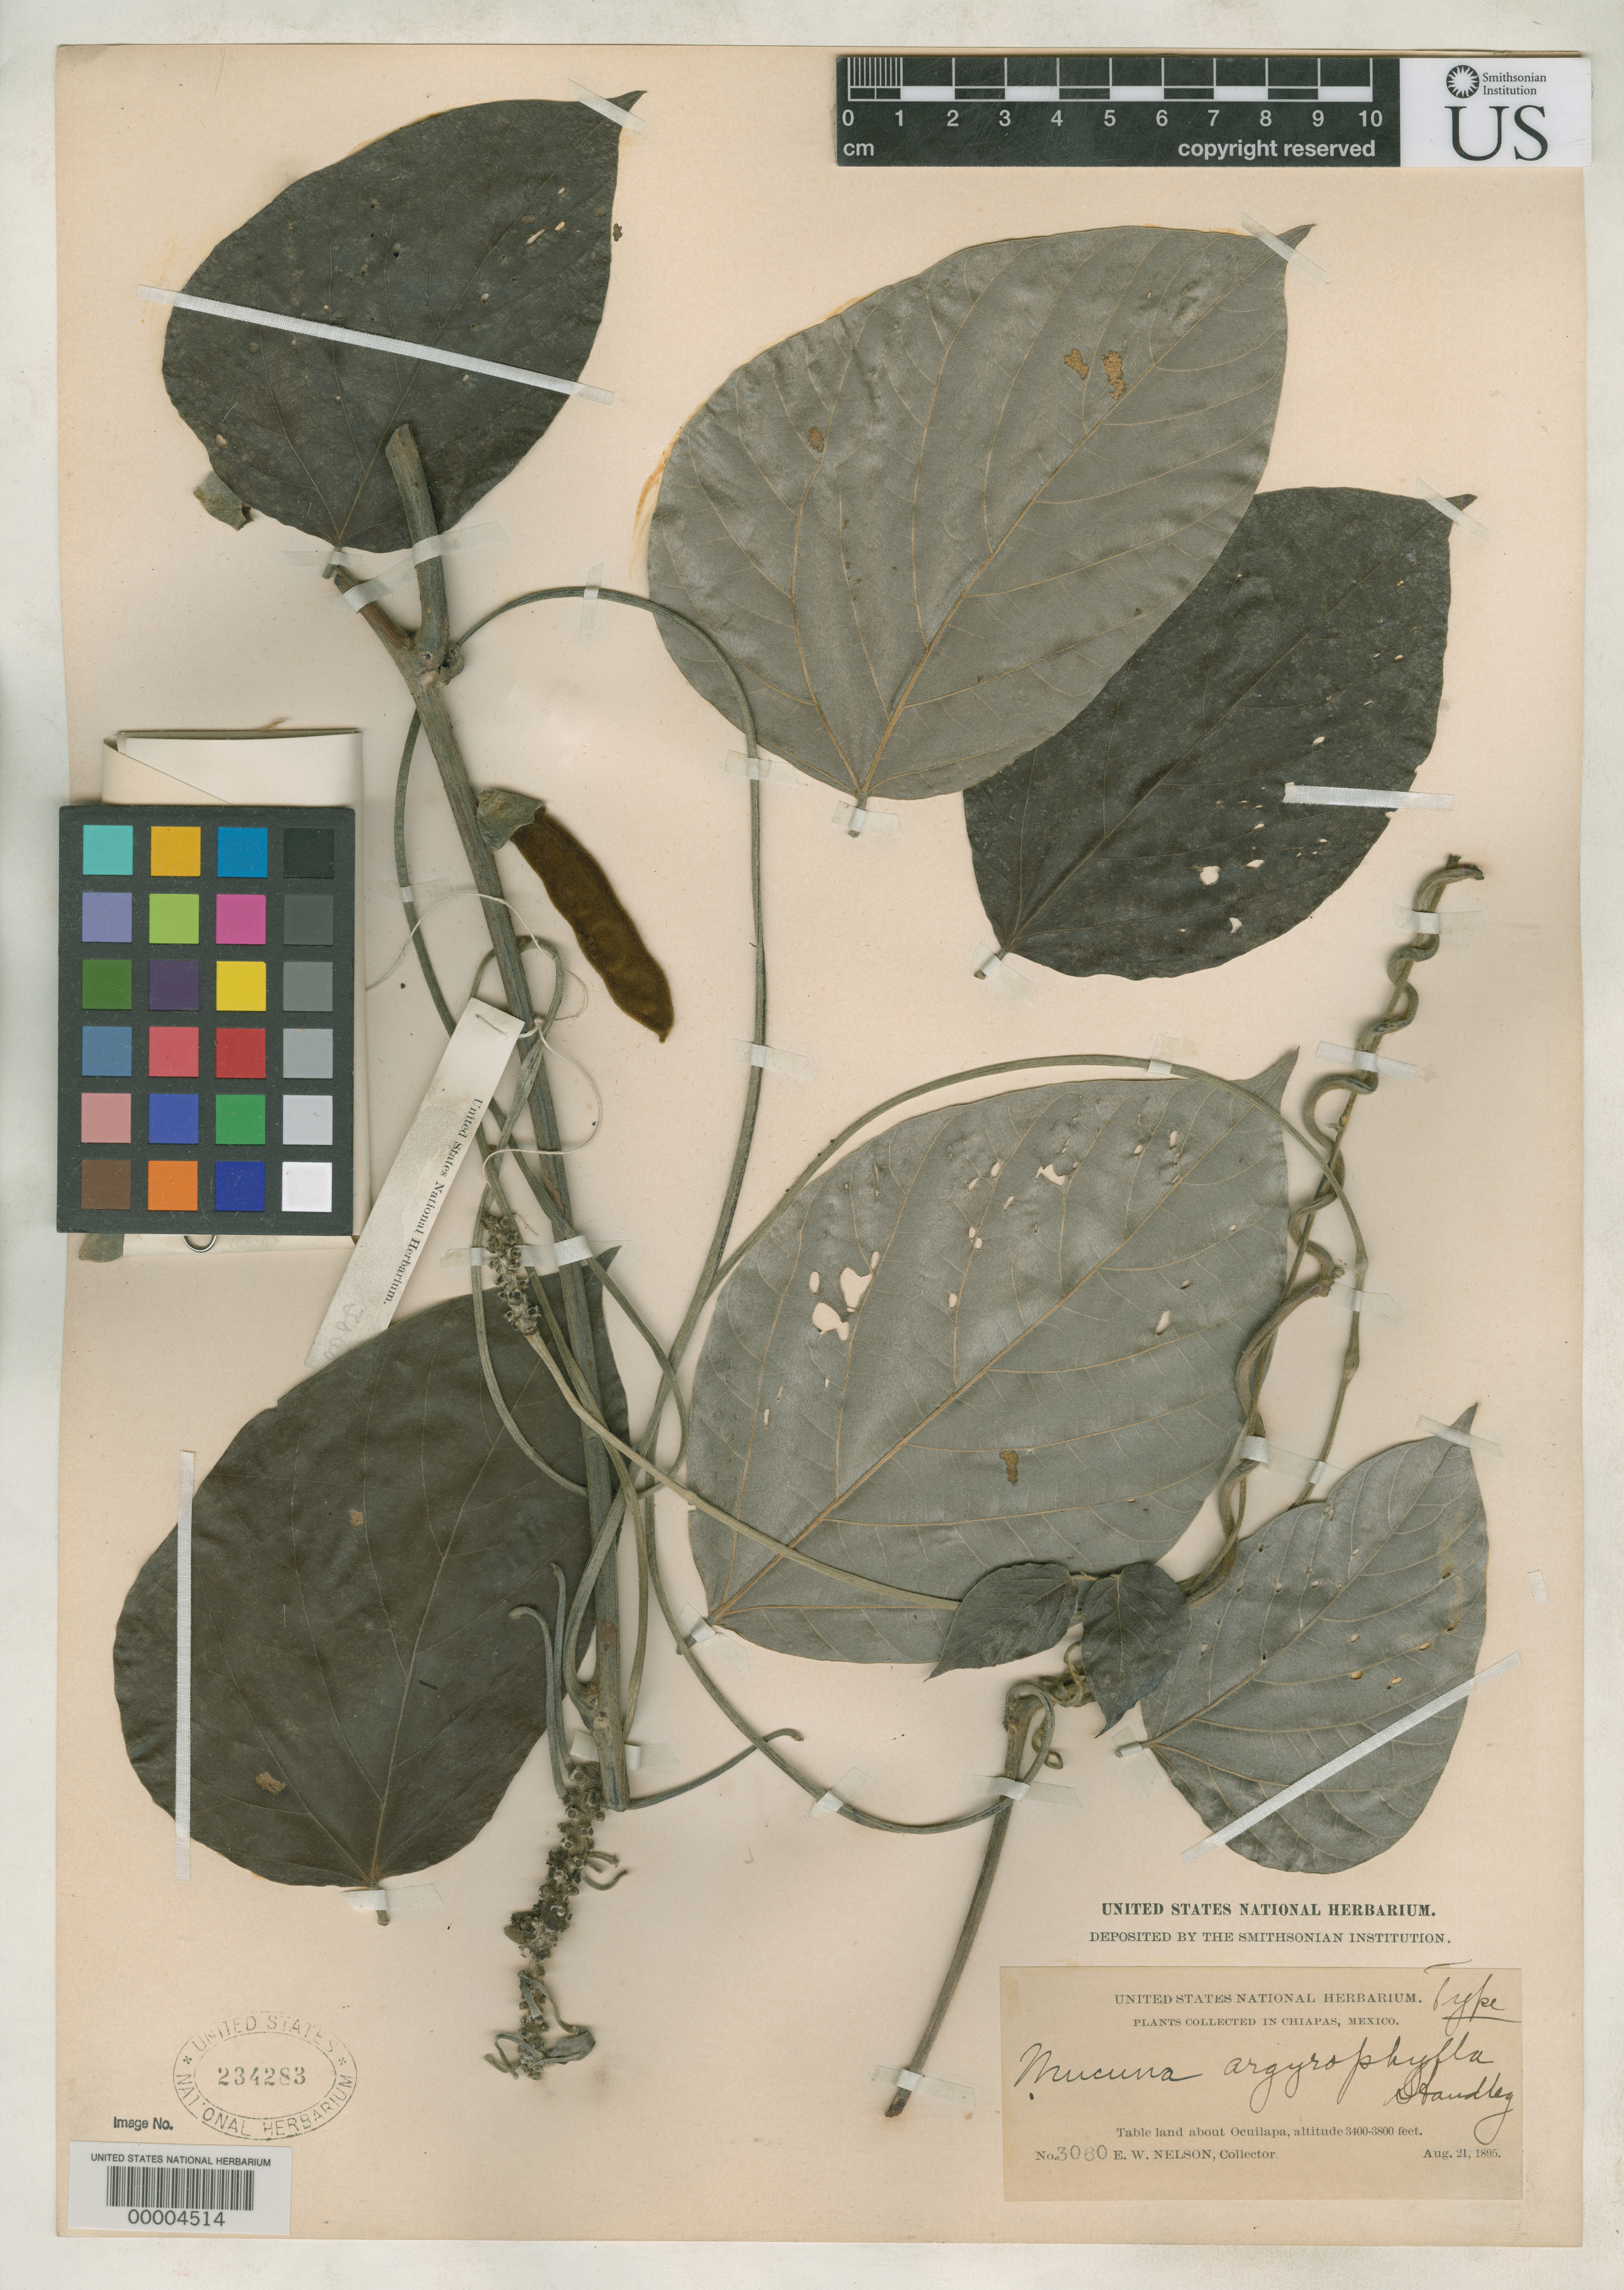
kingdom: Plantae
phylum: Tracheophyta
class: Magnoliopsida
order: Fabales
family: Fabaceae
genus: Mucuna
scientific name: Mucuna argyrophylla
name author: Standl.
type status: Holotype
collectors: E. W. Nelson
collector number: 3060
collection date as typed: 21 Aug 1895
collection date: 1895-08-21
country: Mexico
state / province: Chiapas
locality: Ocuilapa.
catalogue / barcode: US 234283